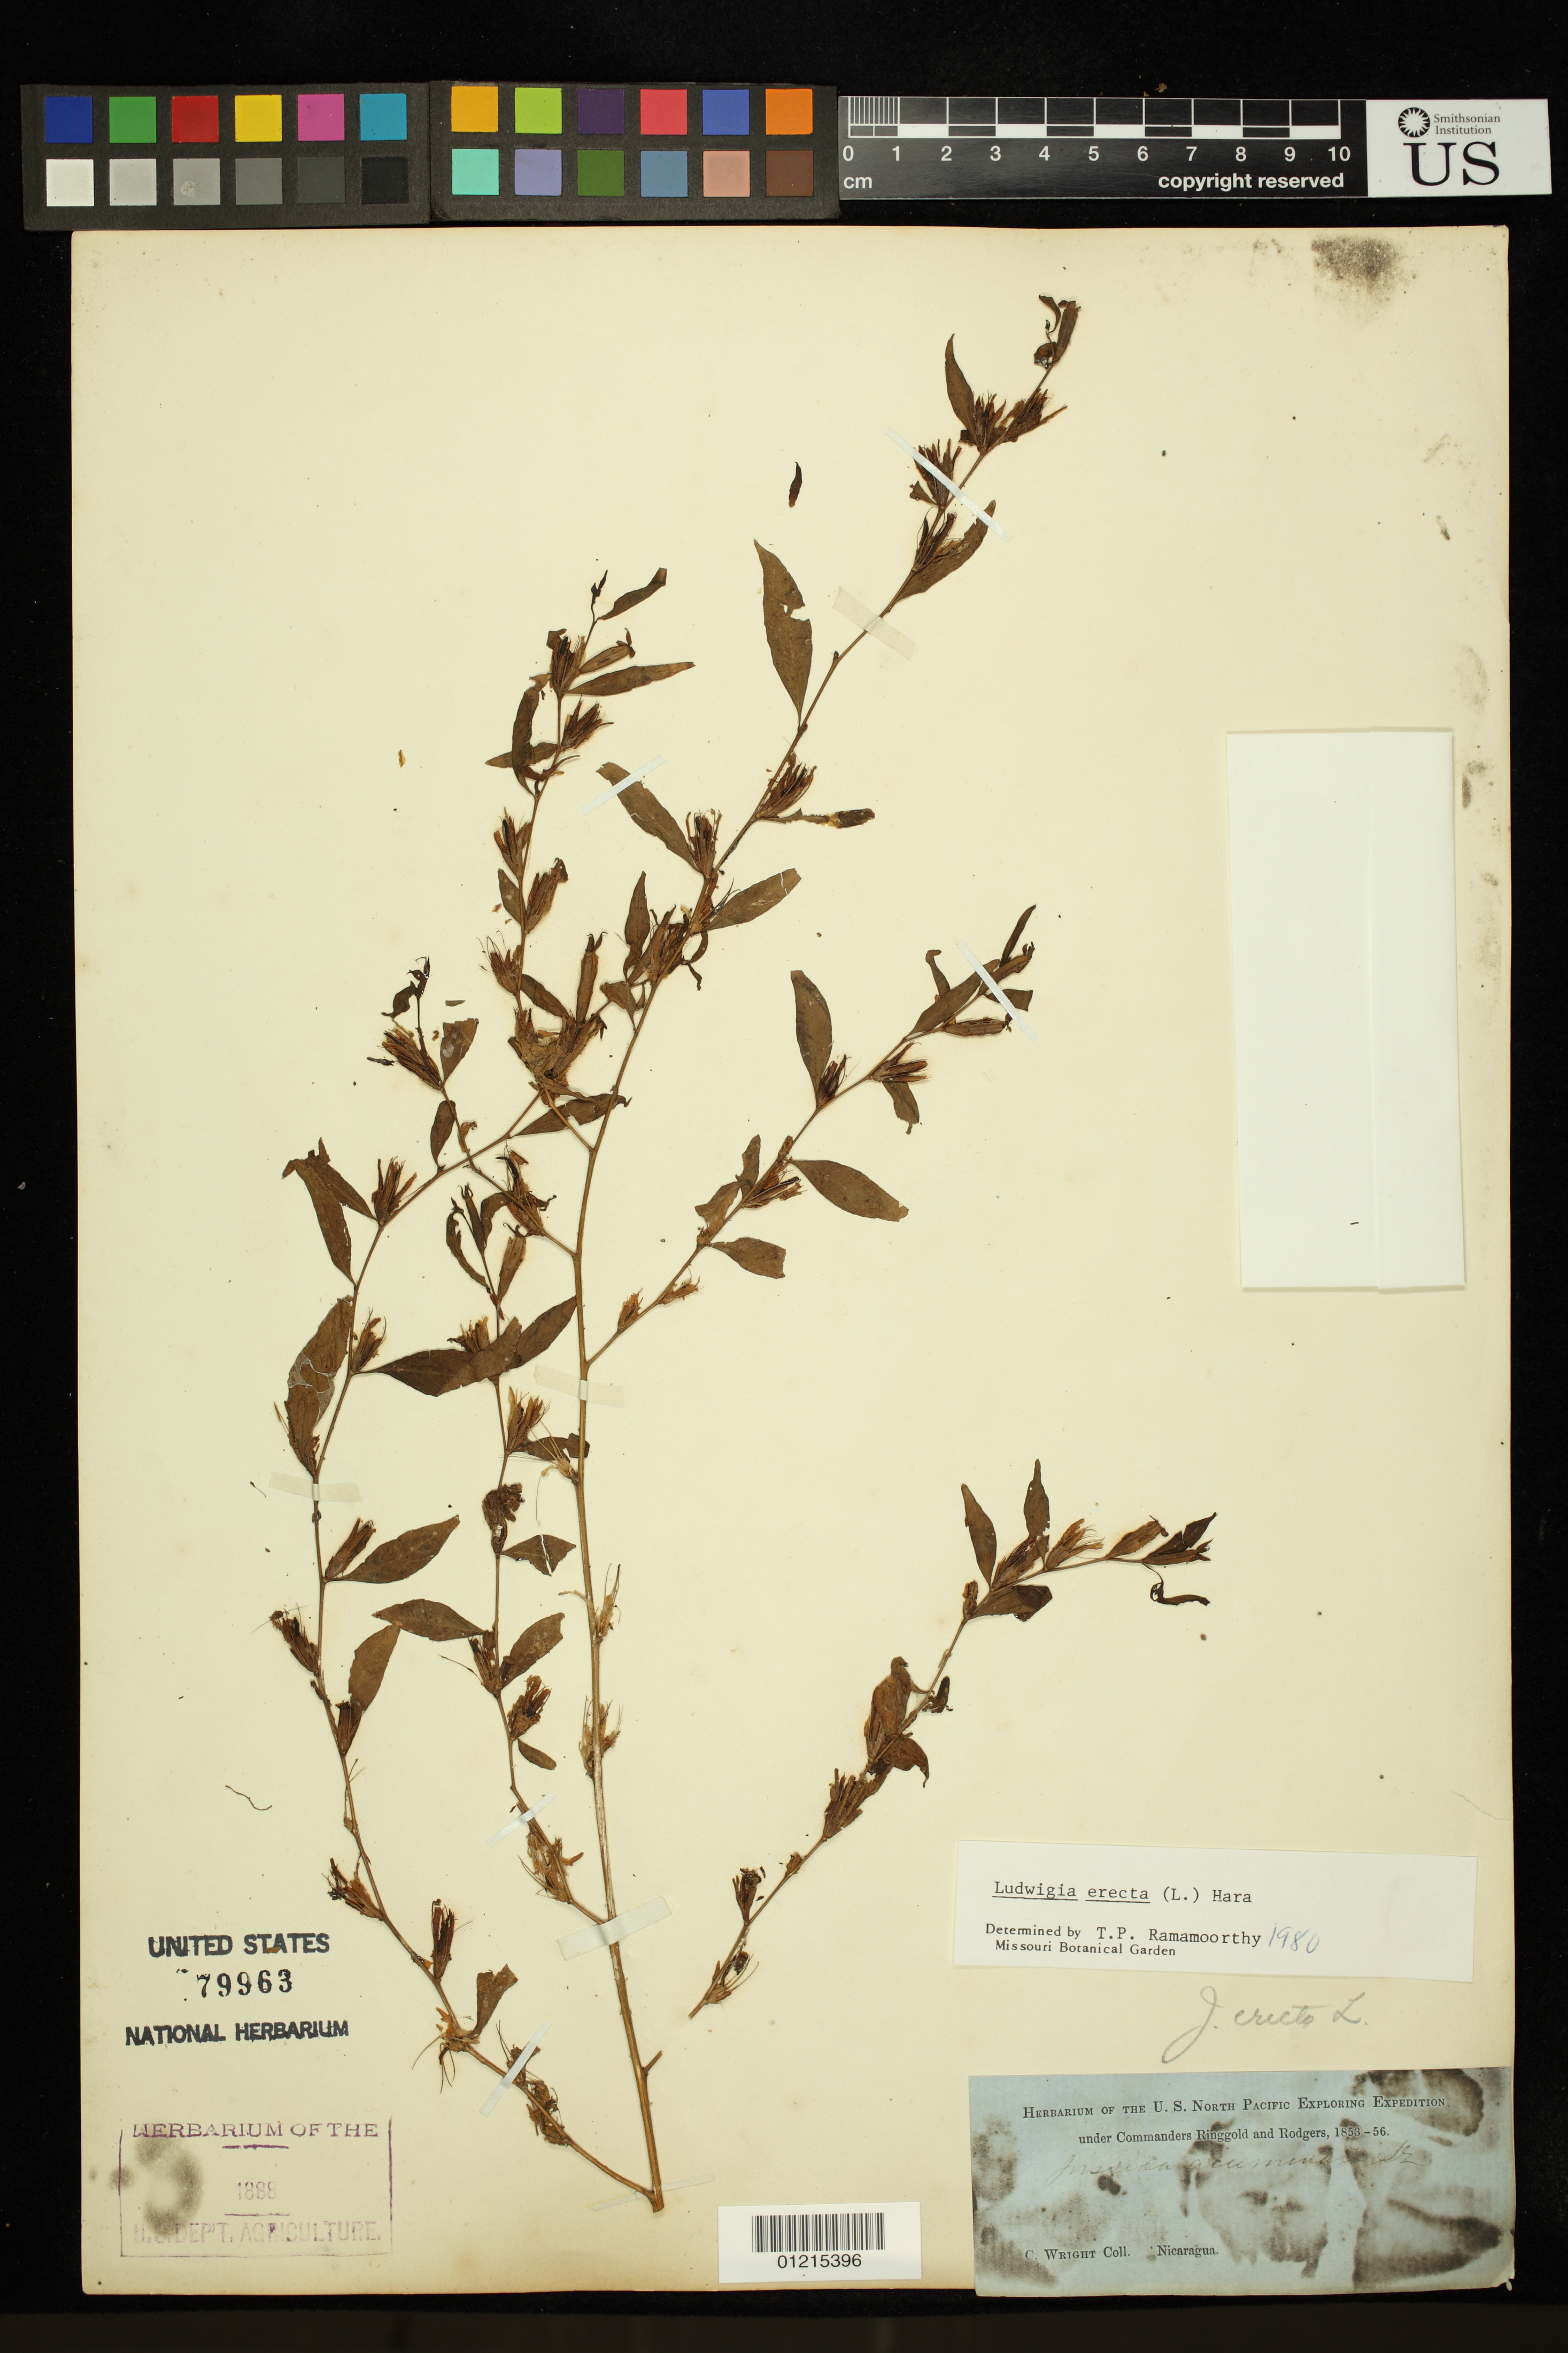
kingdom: Plantae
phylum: Tracheophyta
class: Magnoliopsida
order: Myrtales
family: Onagraceae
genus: Ludwigia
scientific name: Ludwigia erecta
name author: (L.) H. Hara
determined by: Ramamoorthy, T. P.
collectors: C. Wright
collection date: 1853/1856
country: Nicaragua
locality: U.S. North Pacific Exploring Expedition under Commanders Ringgold and Rodgers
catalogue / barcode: US 79963